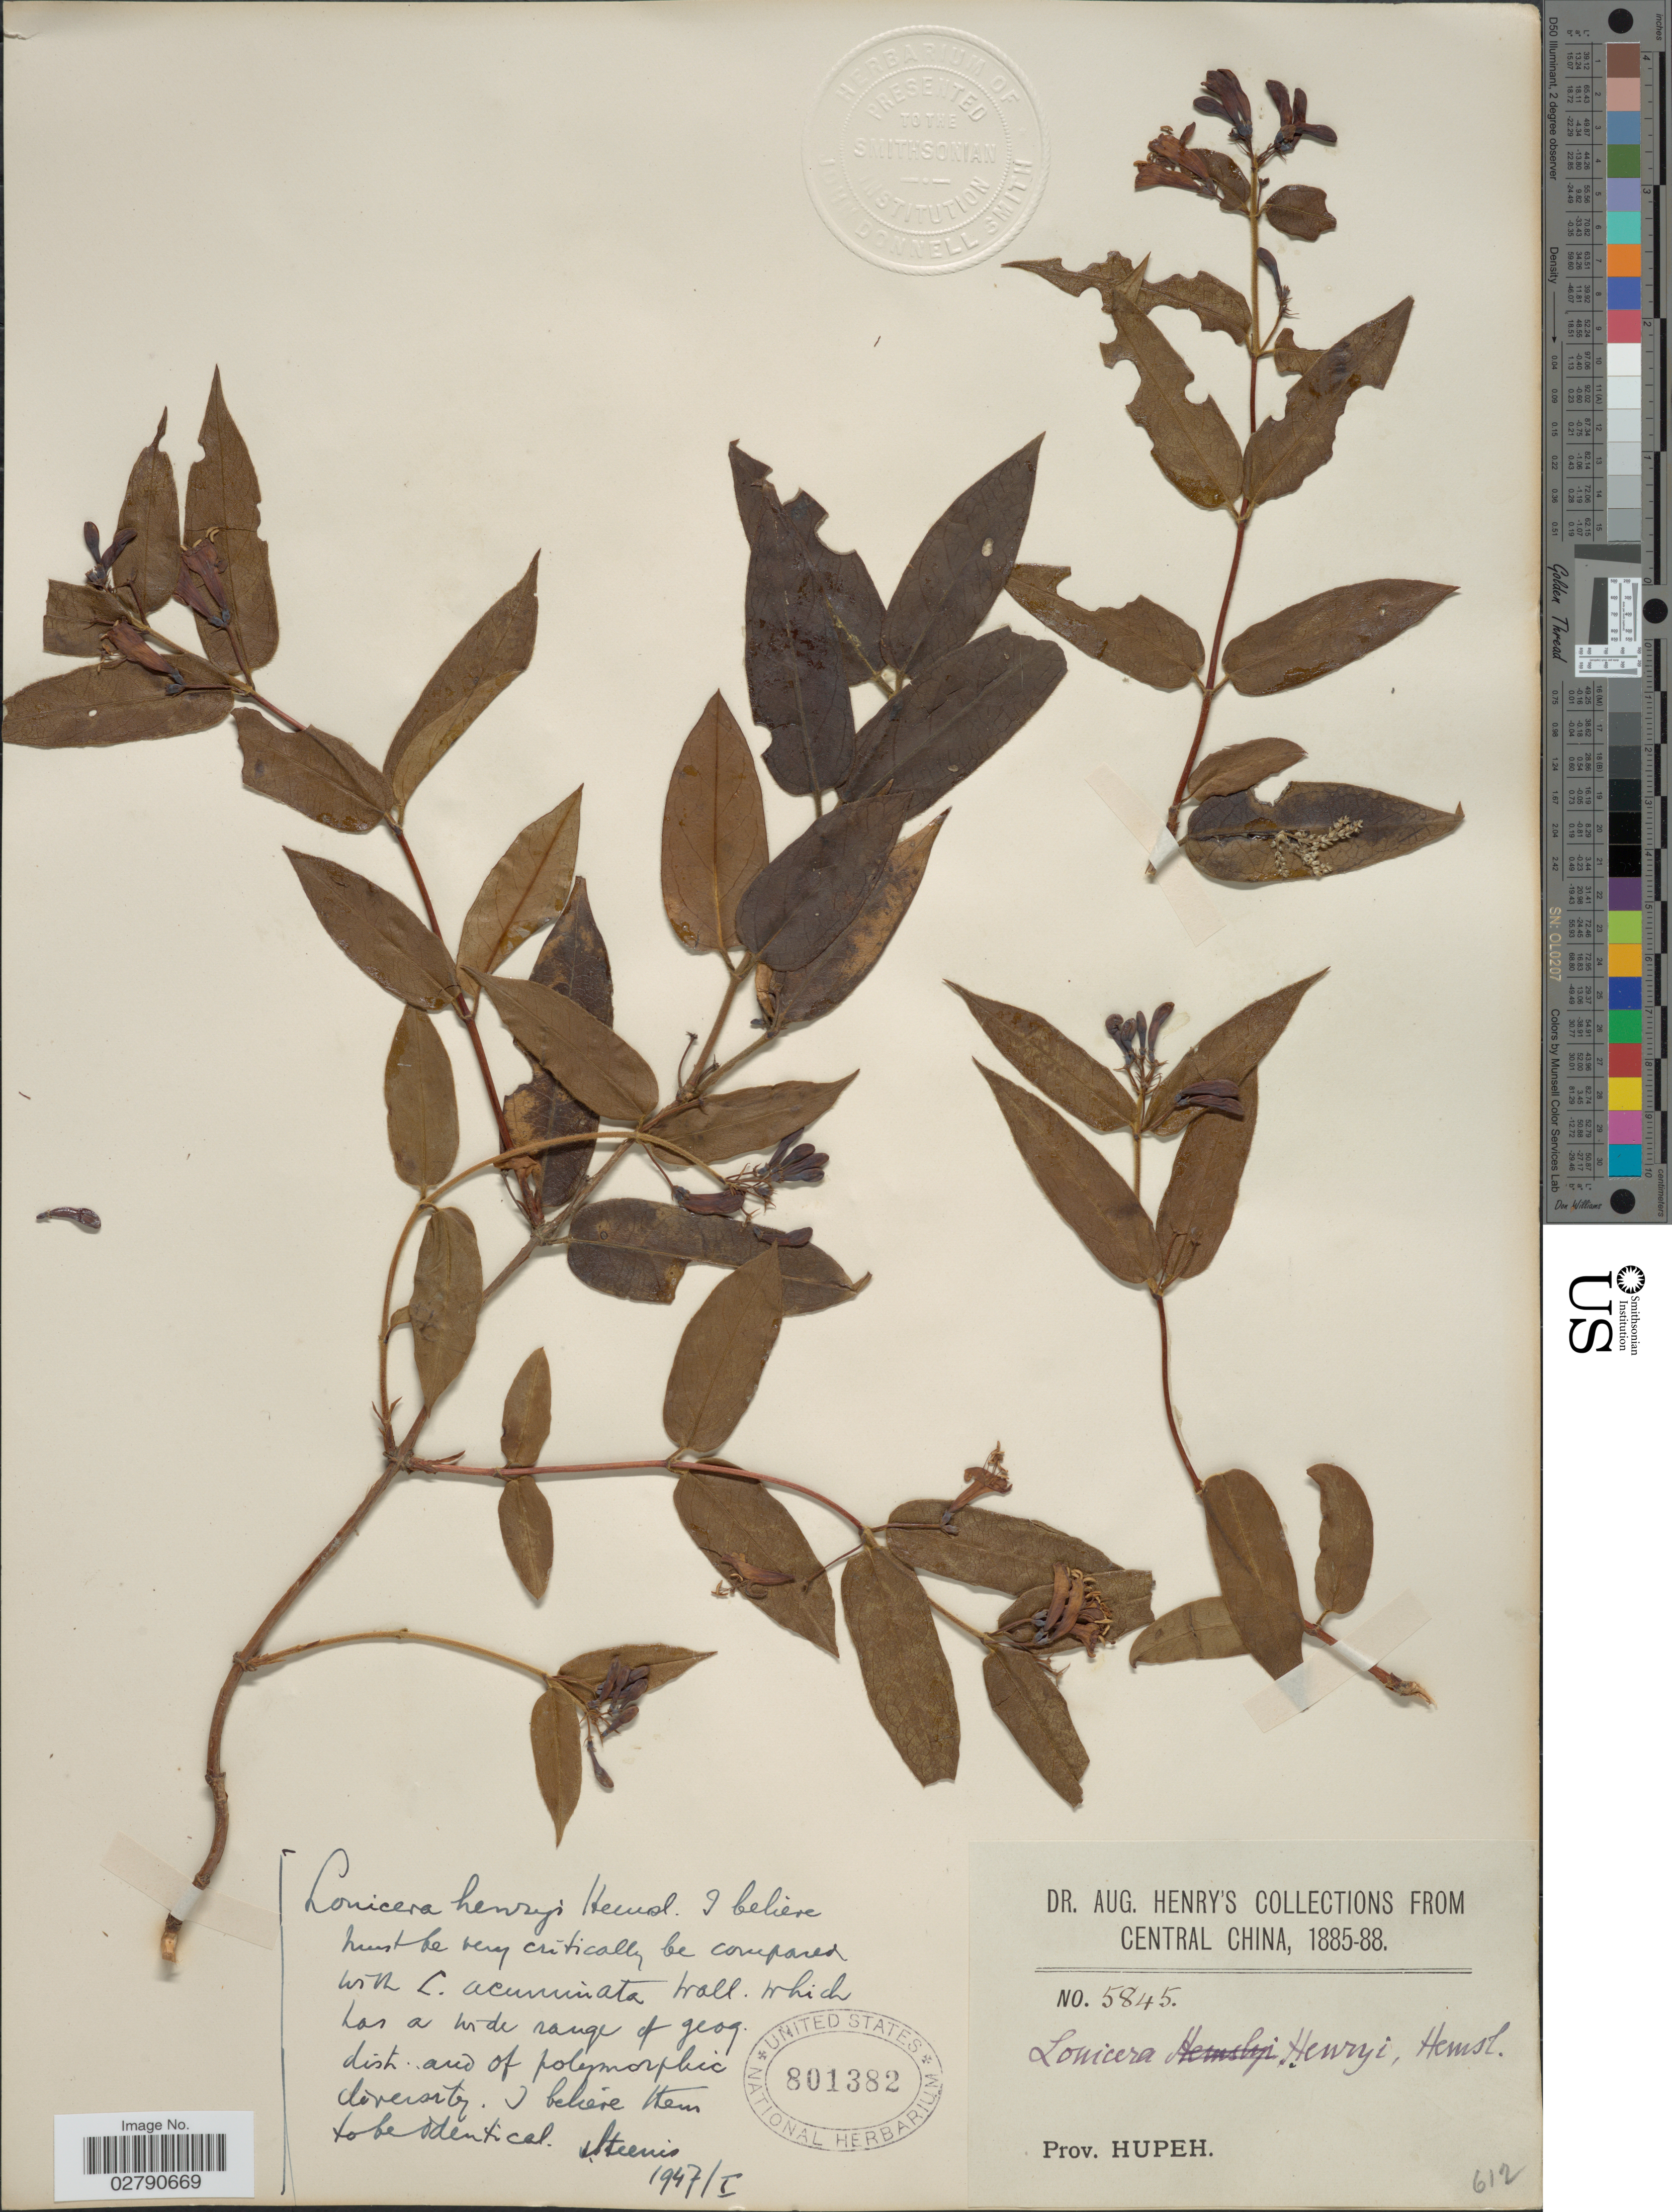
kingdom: Plantae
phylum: Tracheophyta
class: Magnoliopsida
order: Dipsacales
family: Caprifoliaceae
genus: Lonicera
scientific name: Lonicera henryi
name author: Hemsl.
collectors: A. Henry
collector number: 5845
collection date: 1885/1888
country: China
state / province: Hubei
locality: Central China. Prov. Hupeh.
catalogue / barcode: US 801382